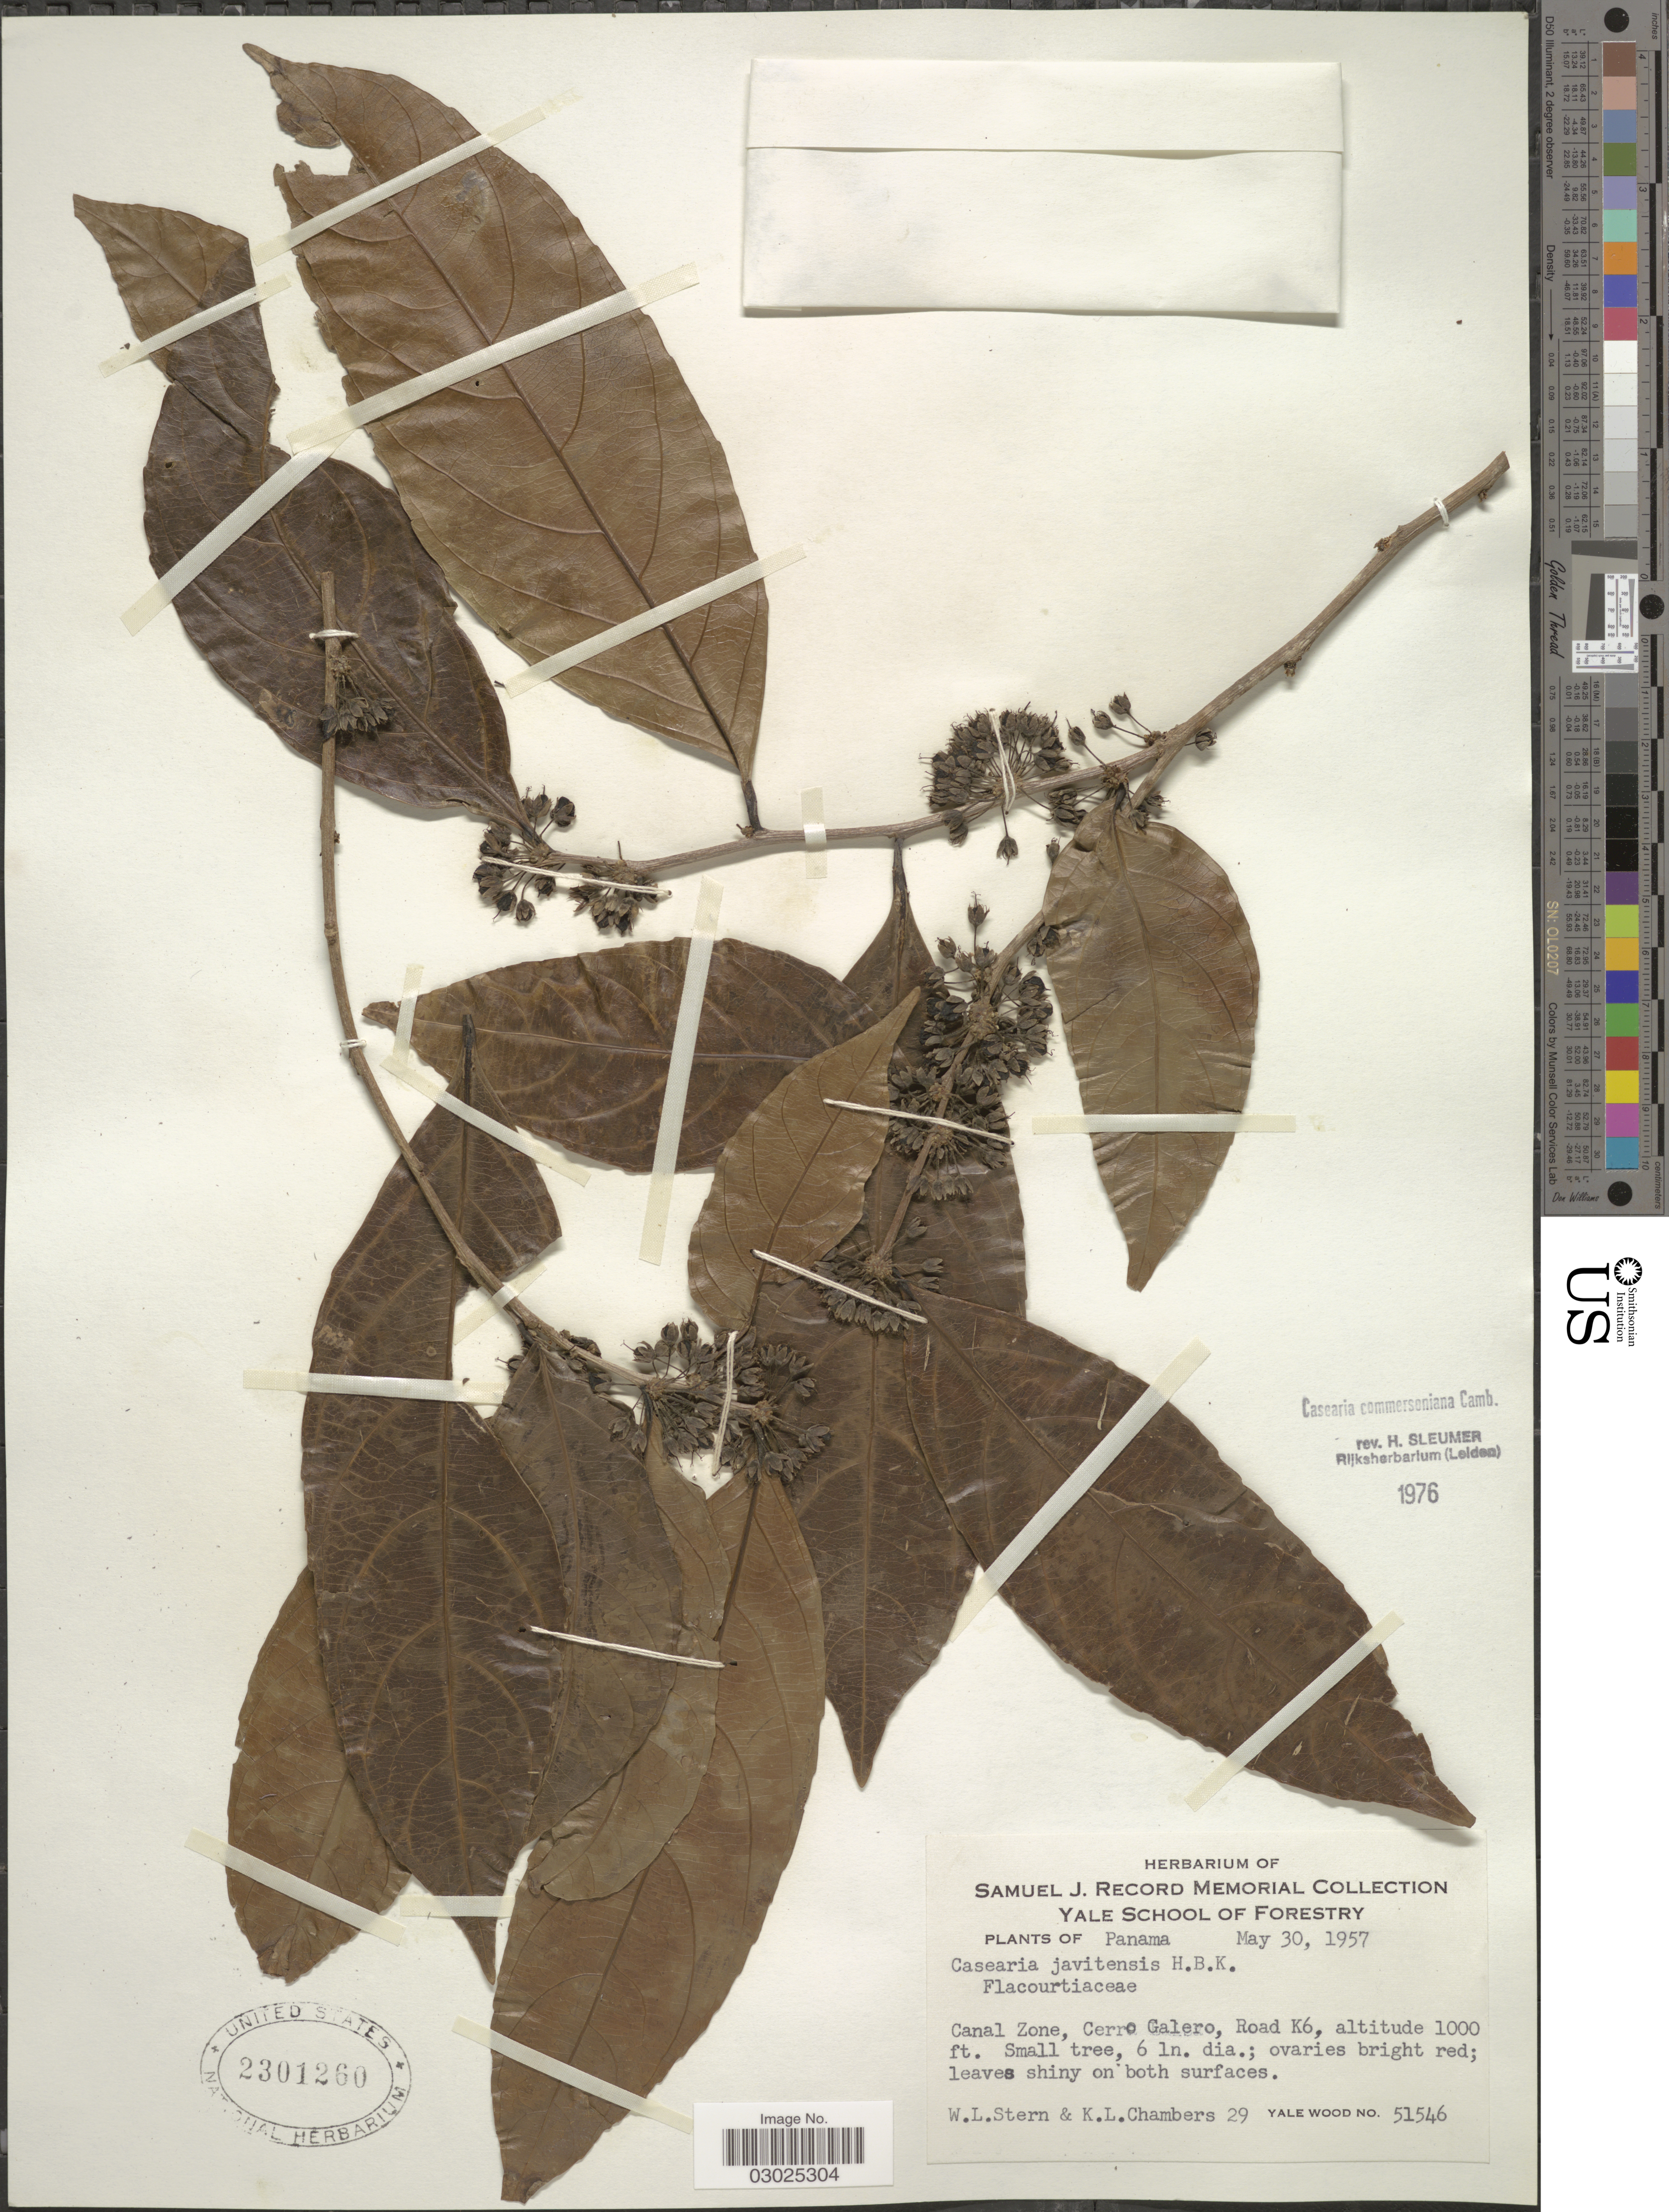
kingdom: Plantae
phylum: Tracheophyta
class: Magnoliopsida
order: Malpighiales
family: Salicaceae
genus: Piparea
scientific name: Piparea dentata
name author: Aubl.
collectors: W. L. Stern & K. Chambers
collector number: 29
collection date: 1957-05-30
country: Panama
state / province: Colón / Panamá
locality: Canal Zone, Cerro Galero, Road K6.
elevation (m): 305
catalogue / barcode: US 2301260